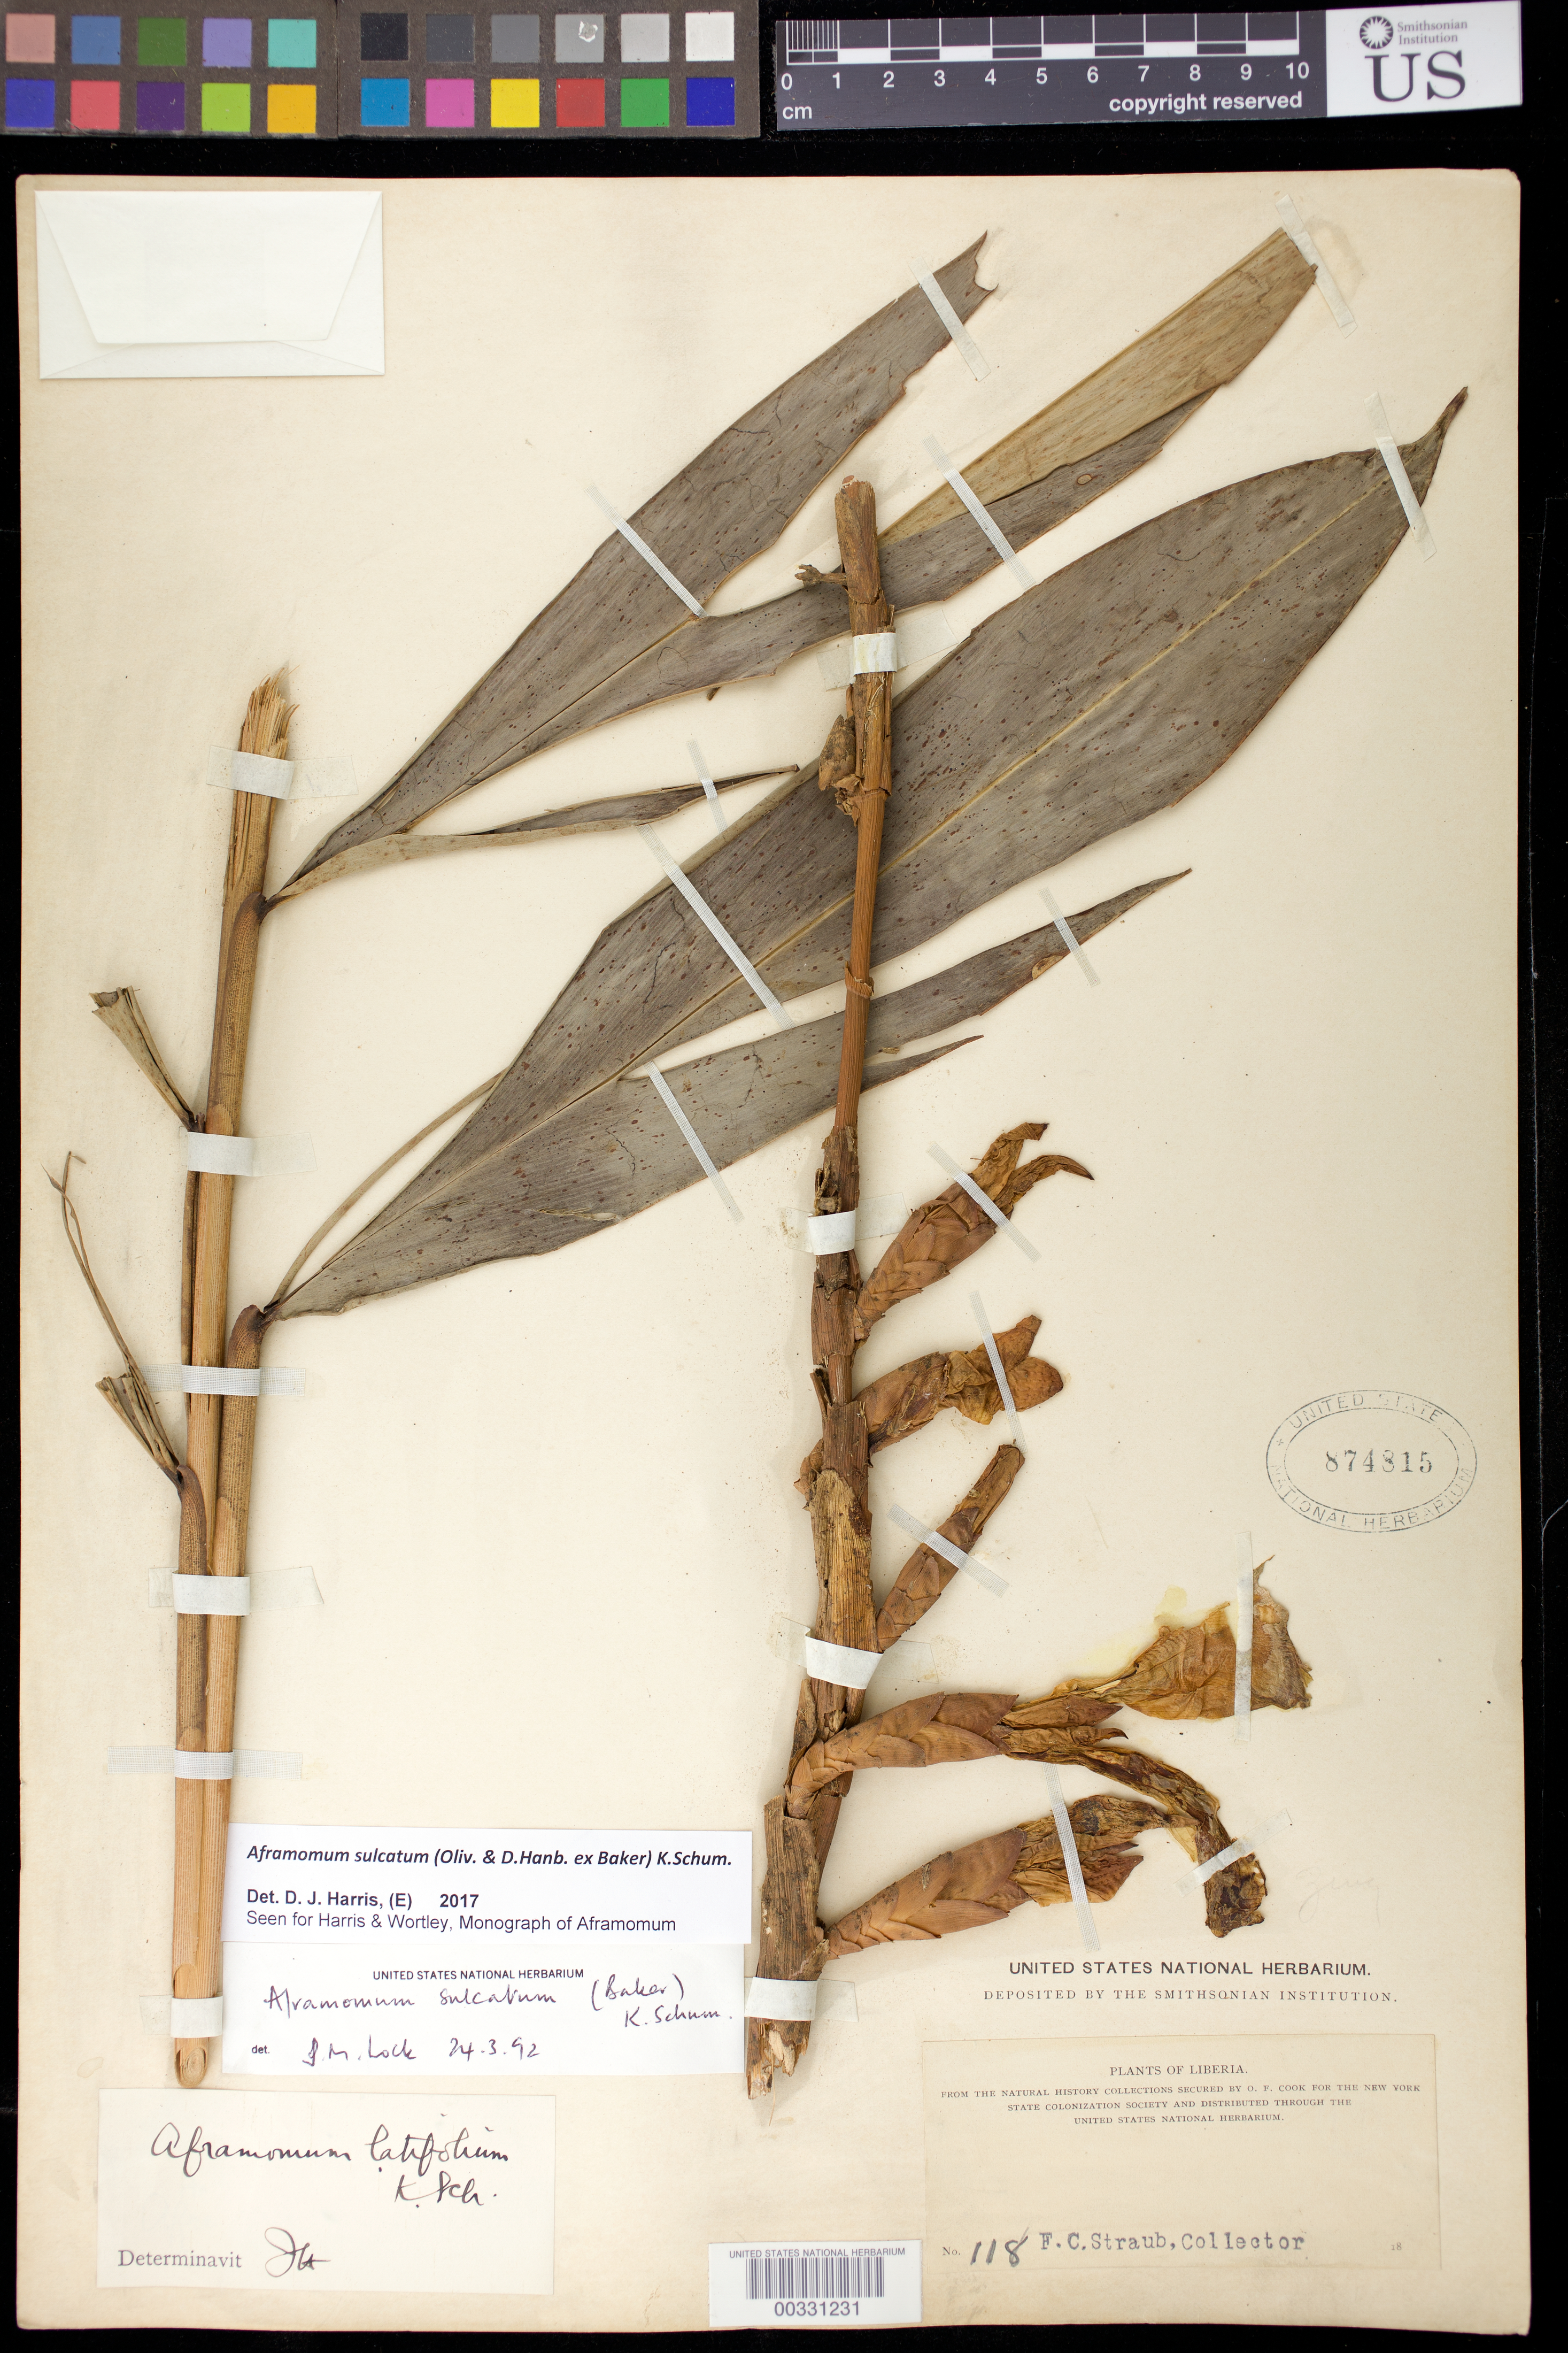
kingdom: Plantae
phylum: Tracheophyta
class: Liliopsida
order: Zingiberales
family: Zingiberaceae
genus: Aframomum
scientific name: Aframomum sulcatum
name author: (Oliv. & T. Hanb. ex Baker) K. Schum.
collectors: F. Straub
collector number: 118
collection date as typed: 18--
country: Liberia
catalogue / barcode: US 874815